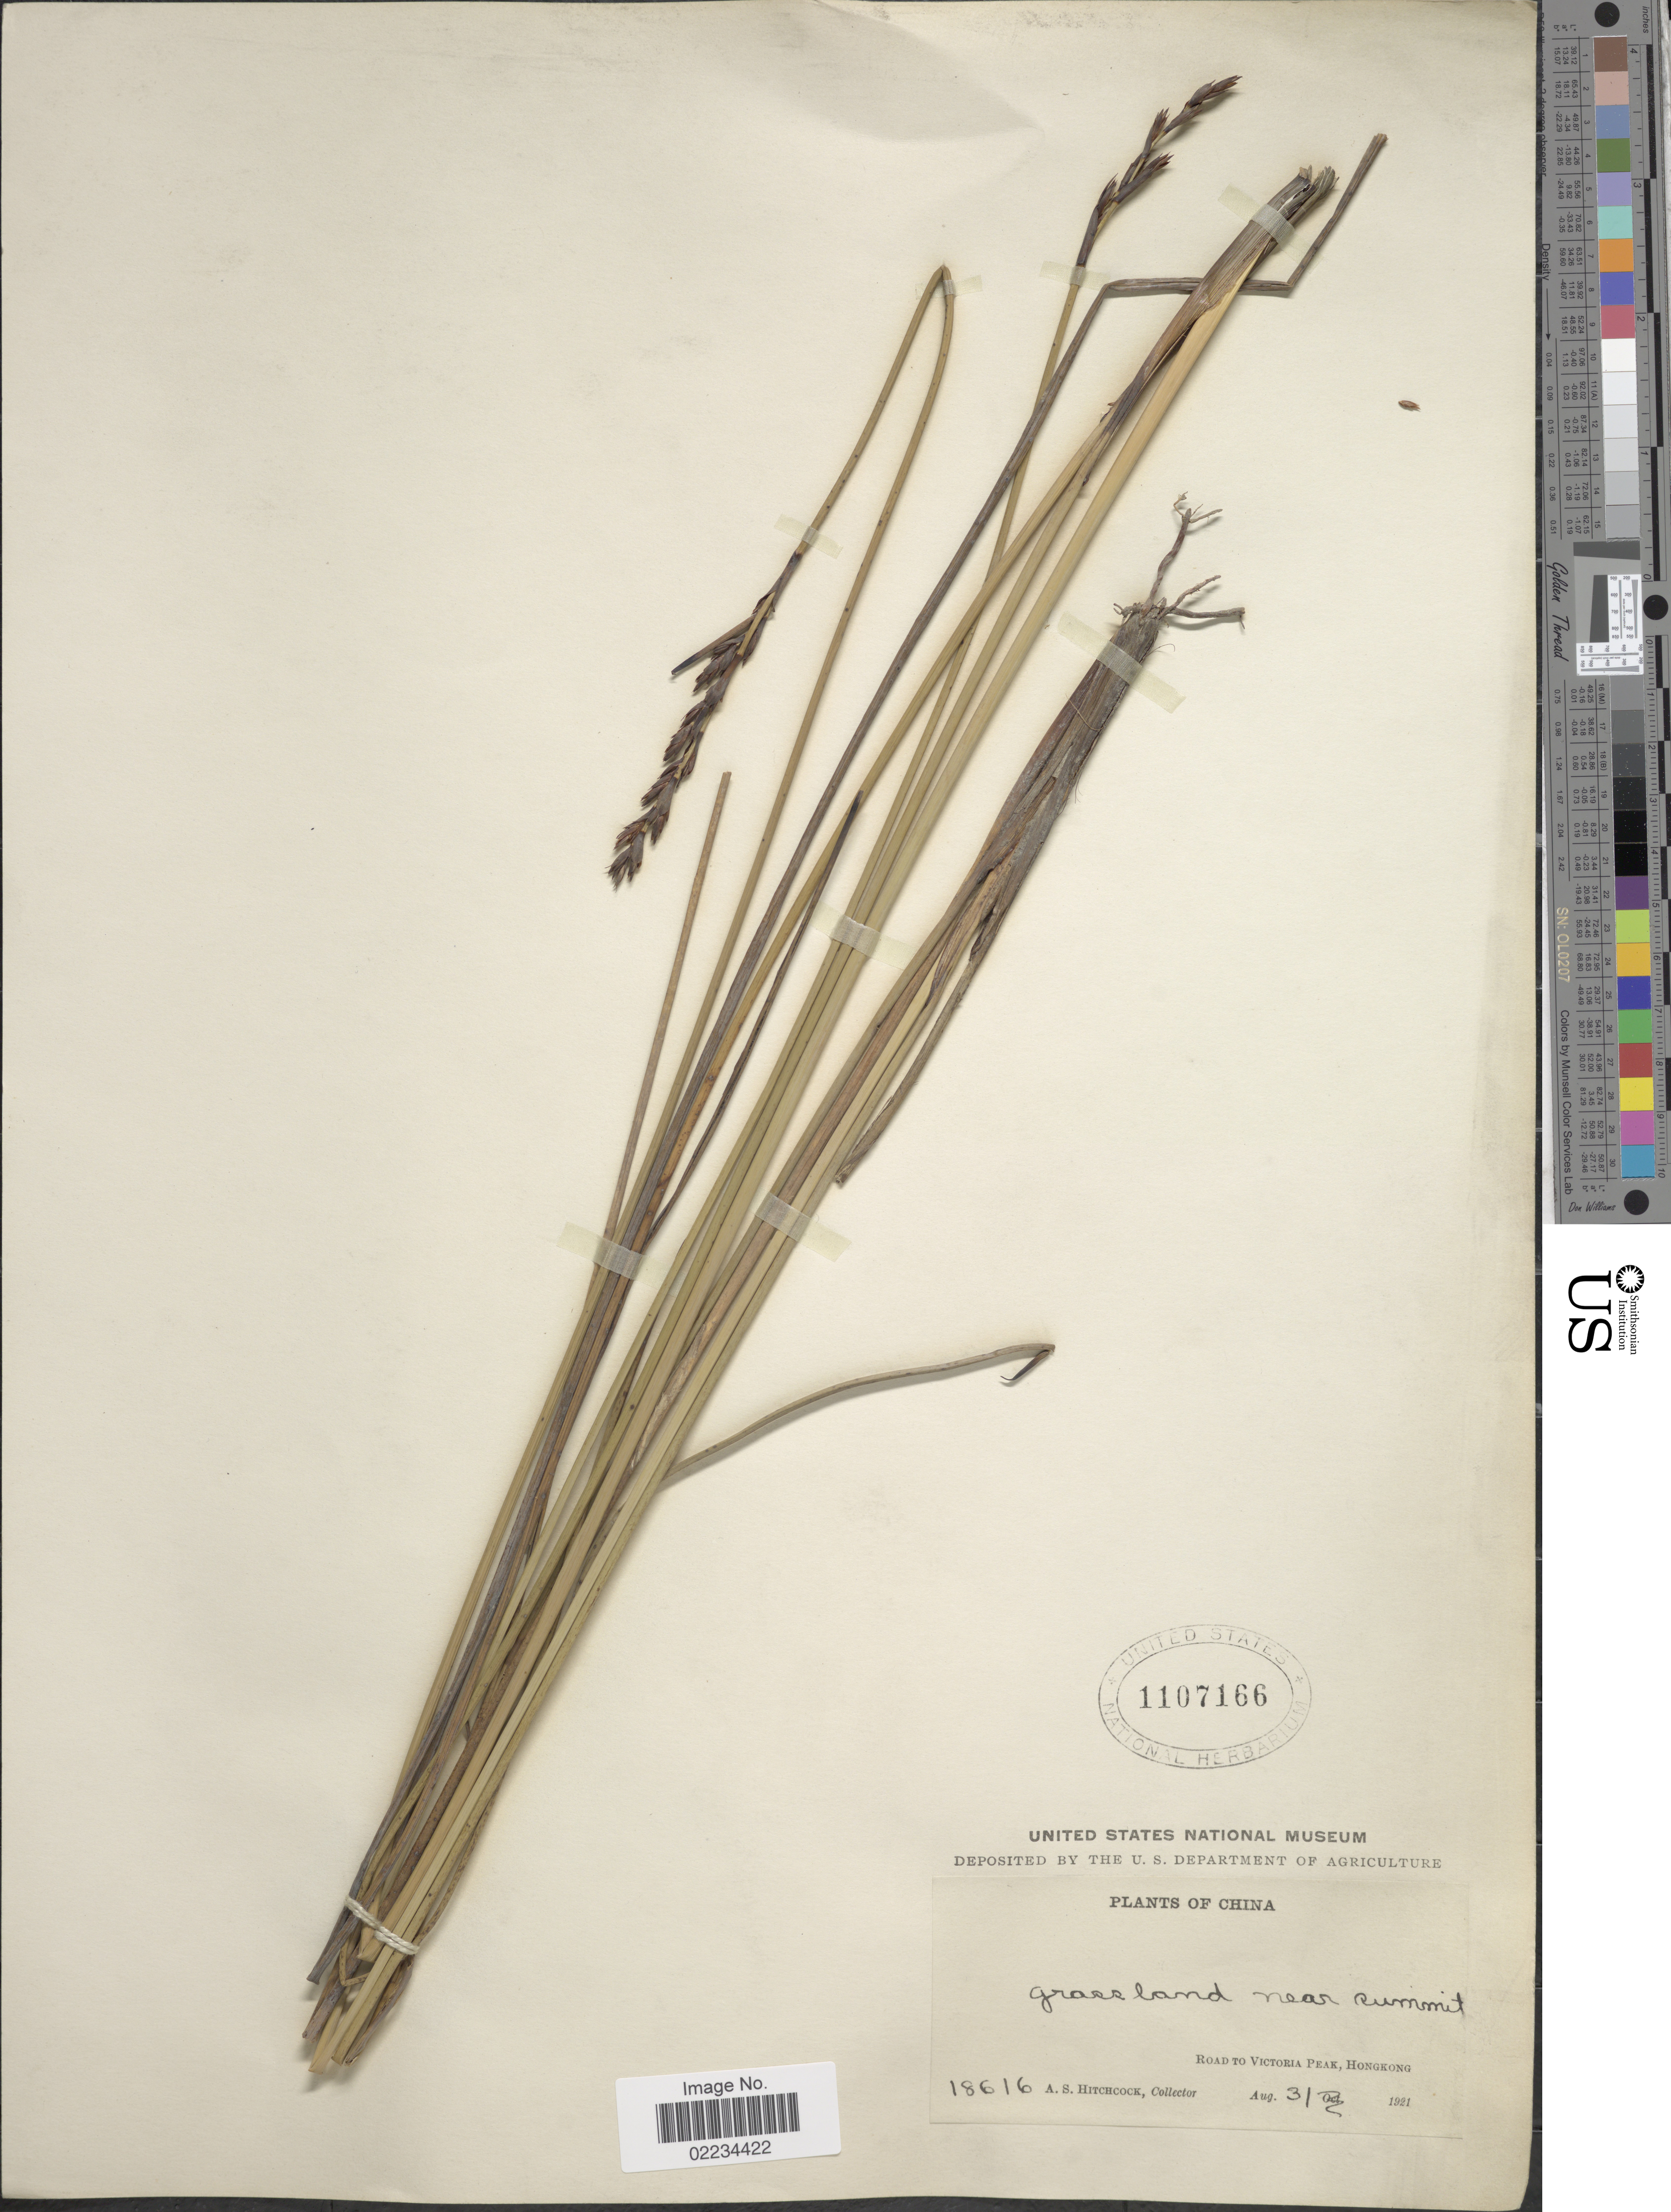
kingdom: Plantae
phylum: Tracheophyta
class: Liliopsida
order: Poales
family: Cyperaceae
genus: Gahnia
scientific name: Gahnia tristis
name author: Nees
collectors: A. S. Hitchcock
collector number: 18616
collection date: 1921-08-31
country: China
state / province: Hong Kong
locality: Grassland near summit, Road to Victoria Peak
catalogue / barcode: US 1107166